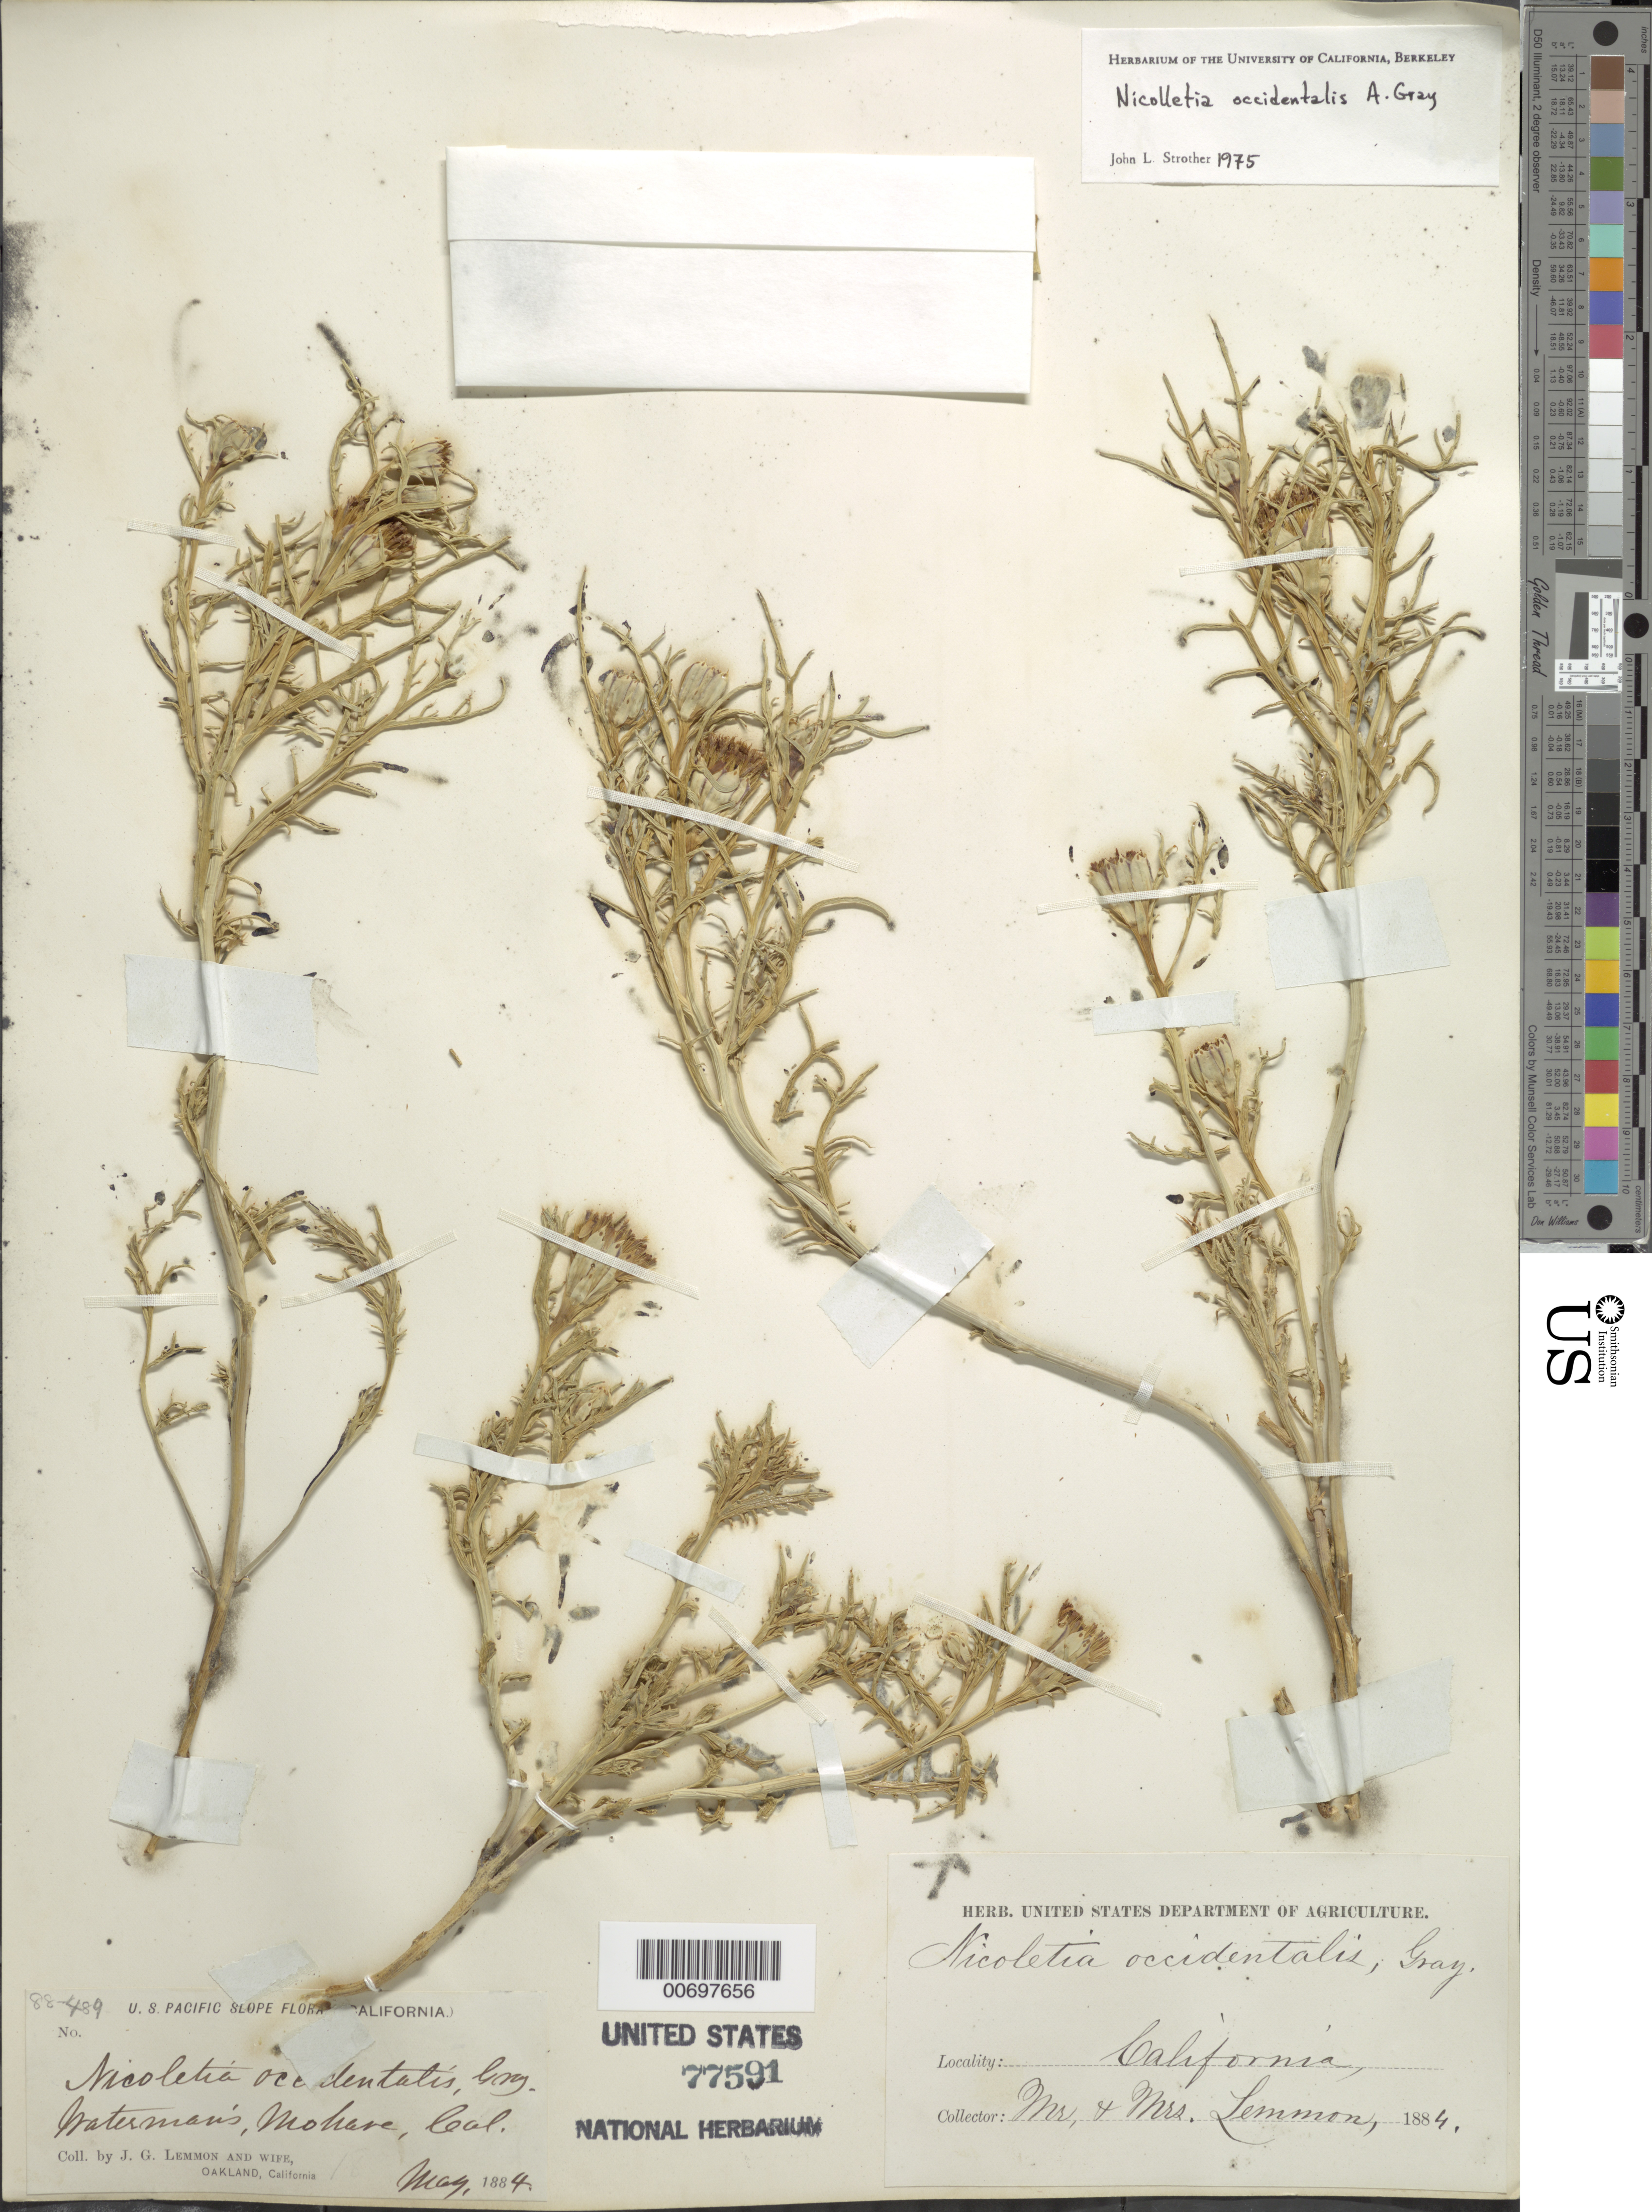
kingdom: Plantae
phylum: Tracheophyta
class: Magnoliopsida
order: Asterales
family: Asteraceae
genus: Nicolletia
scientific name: Nicolletia occidentalis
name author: A. Gray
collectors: J. G. Lemmon & J. Lemmon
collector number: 489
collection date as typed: May 1884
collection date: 1884-05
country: United States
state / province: California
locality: Waterman's, Mohave.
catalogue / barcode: US 77591